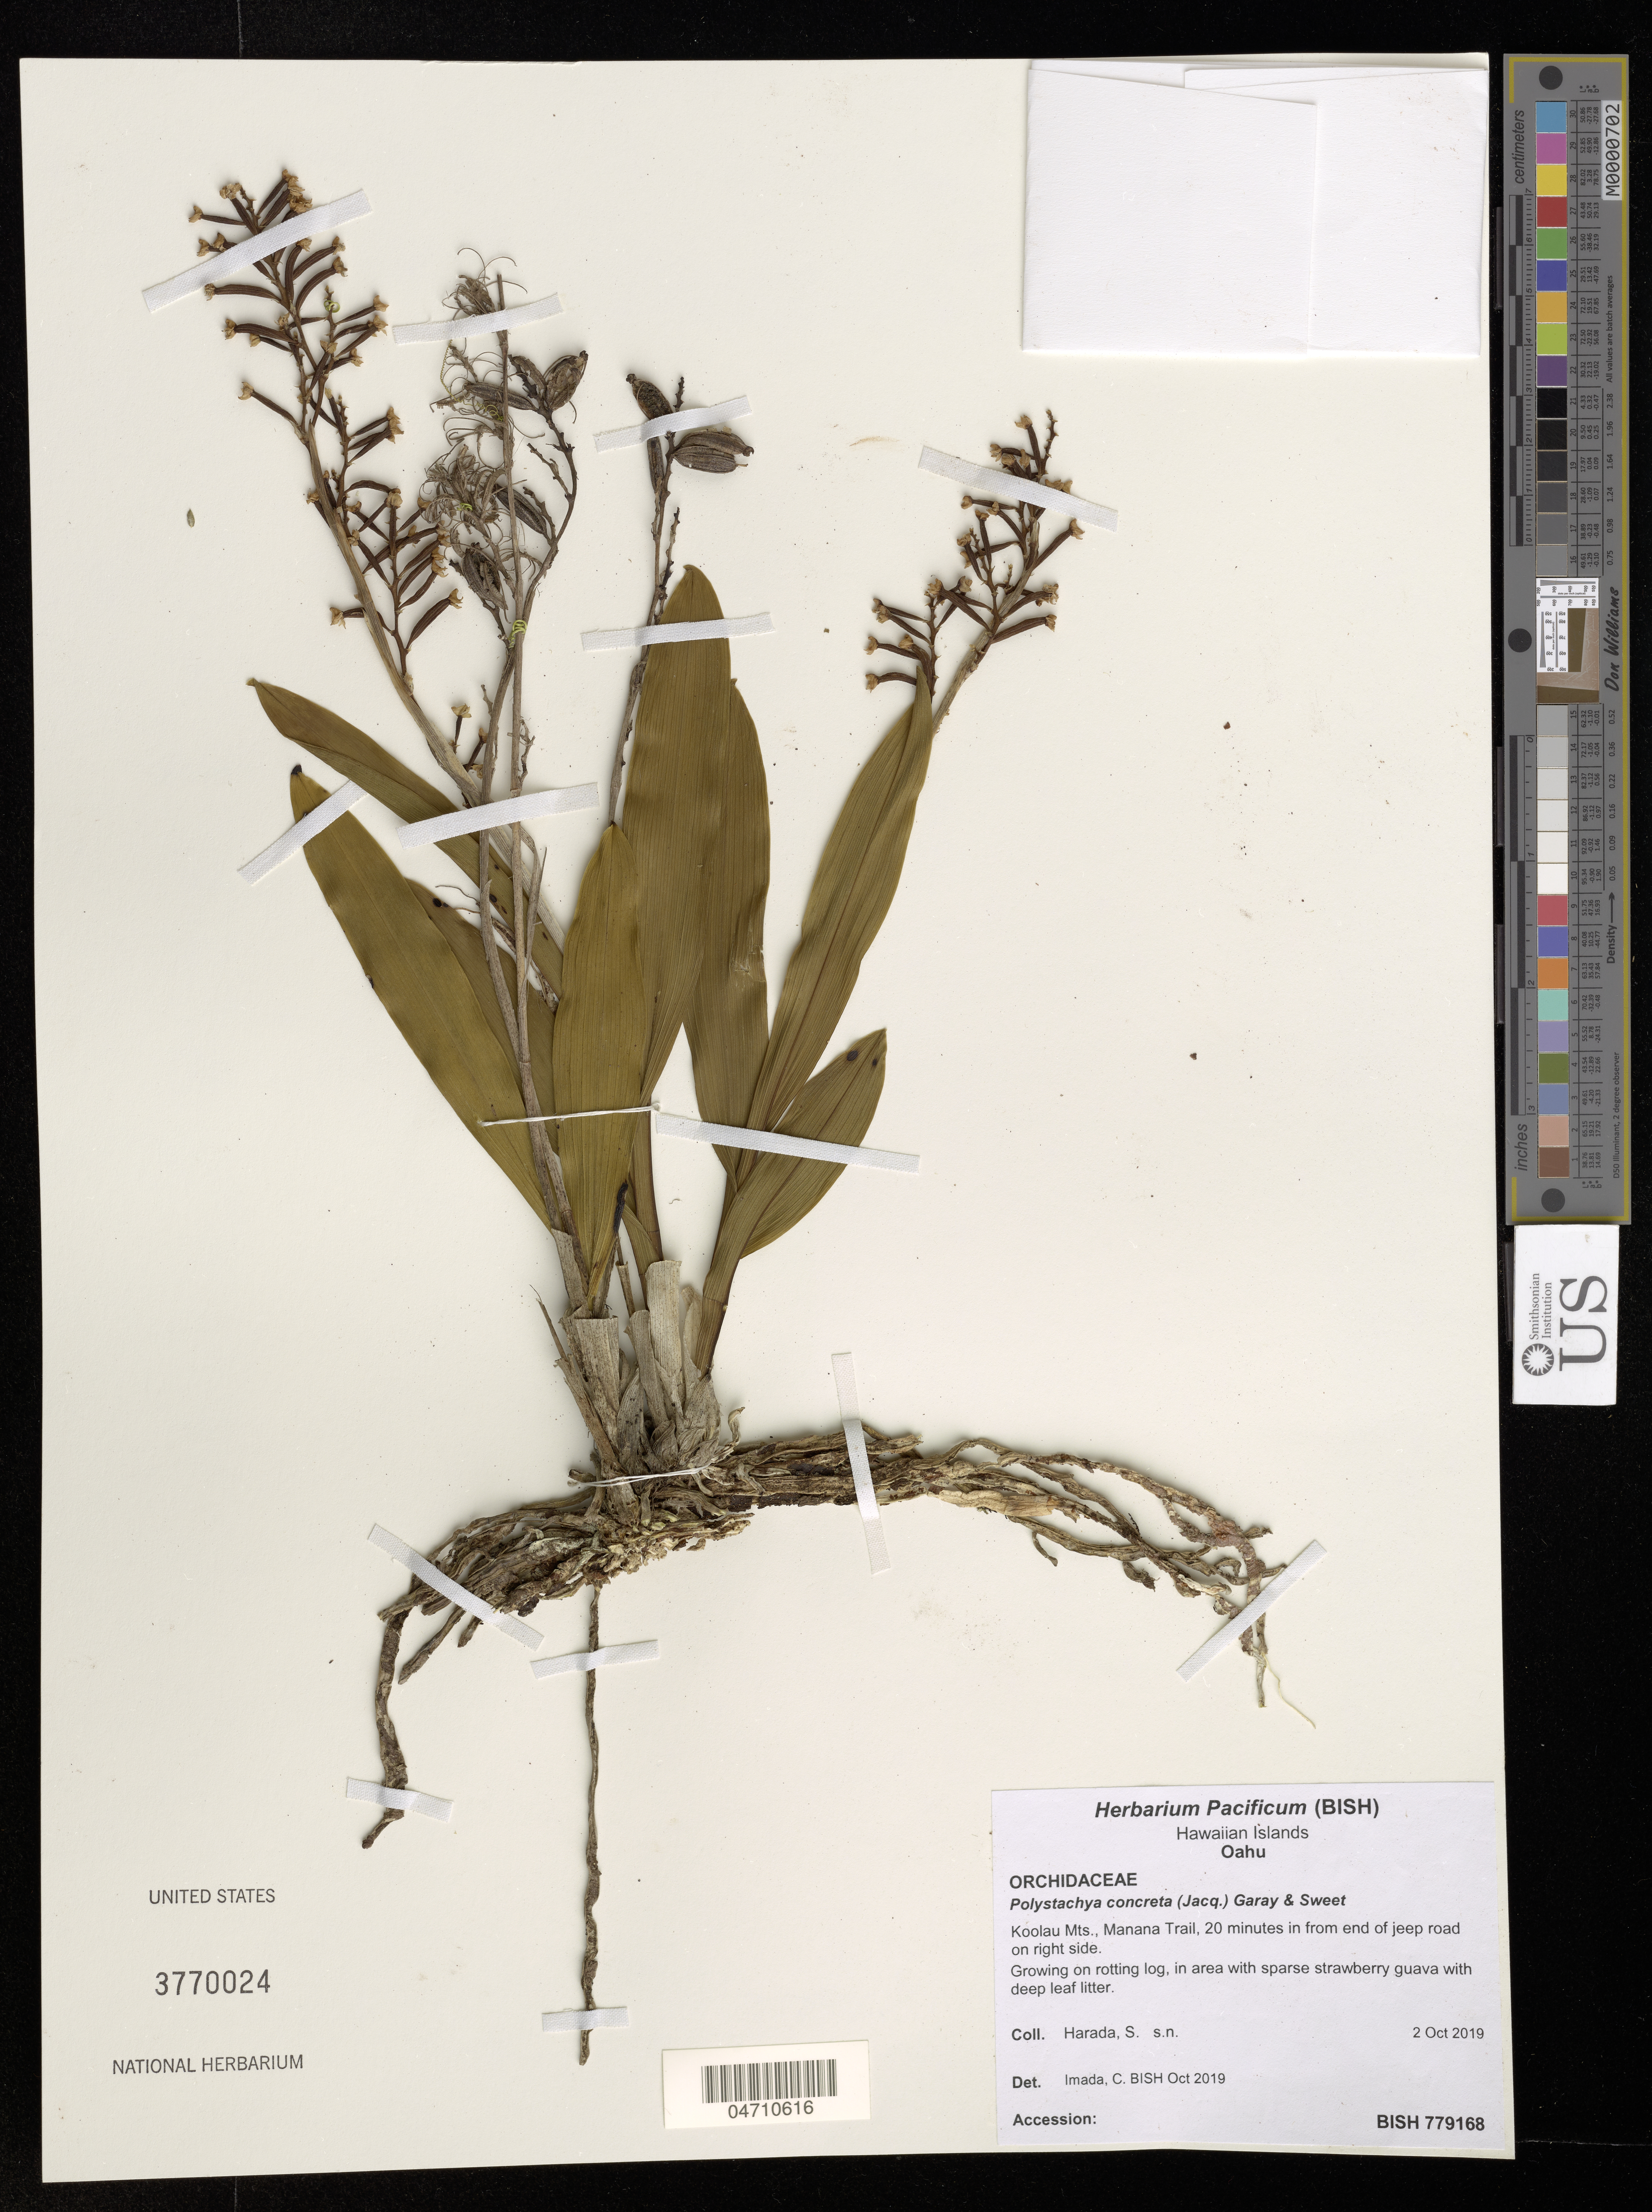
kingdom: Plantae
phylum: Tracheophyta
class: Liliopsida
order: Asparagales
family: Orchidaceae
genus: Polystachya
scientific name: Polystachya concreta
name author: (Jacq.) Garay & H.R. Sweet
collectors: S. Harada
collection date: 2019-10-02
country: United States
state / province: Hawaii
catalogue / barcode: US 3770024